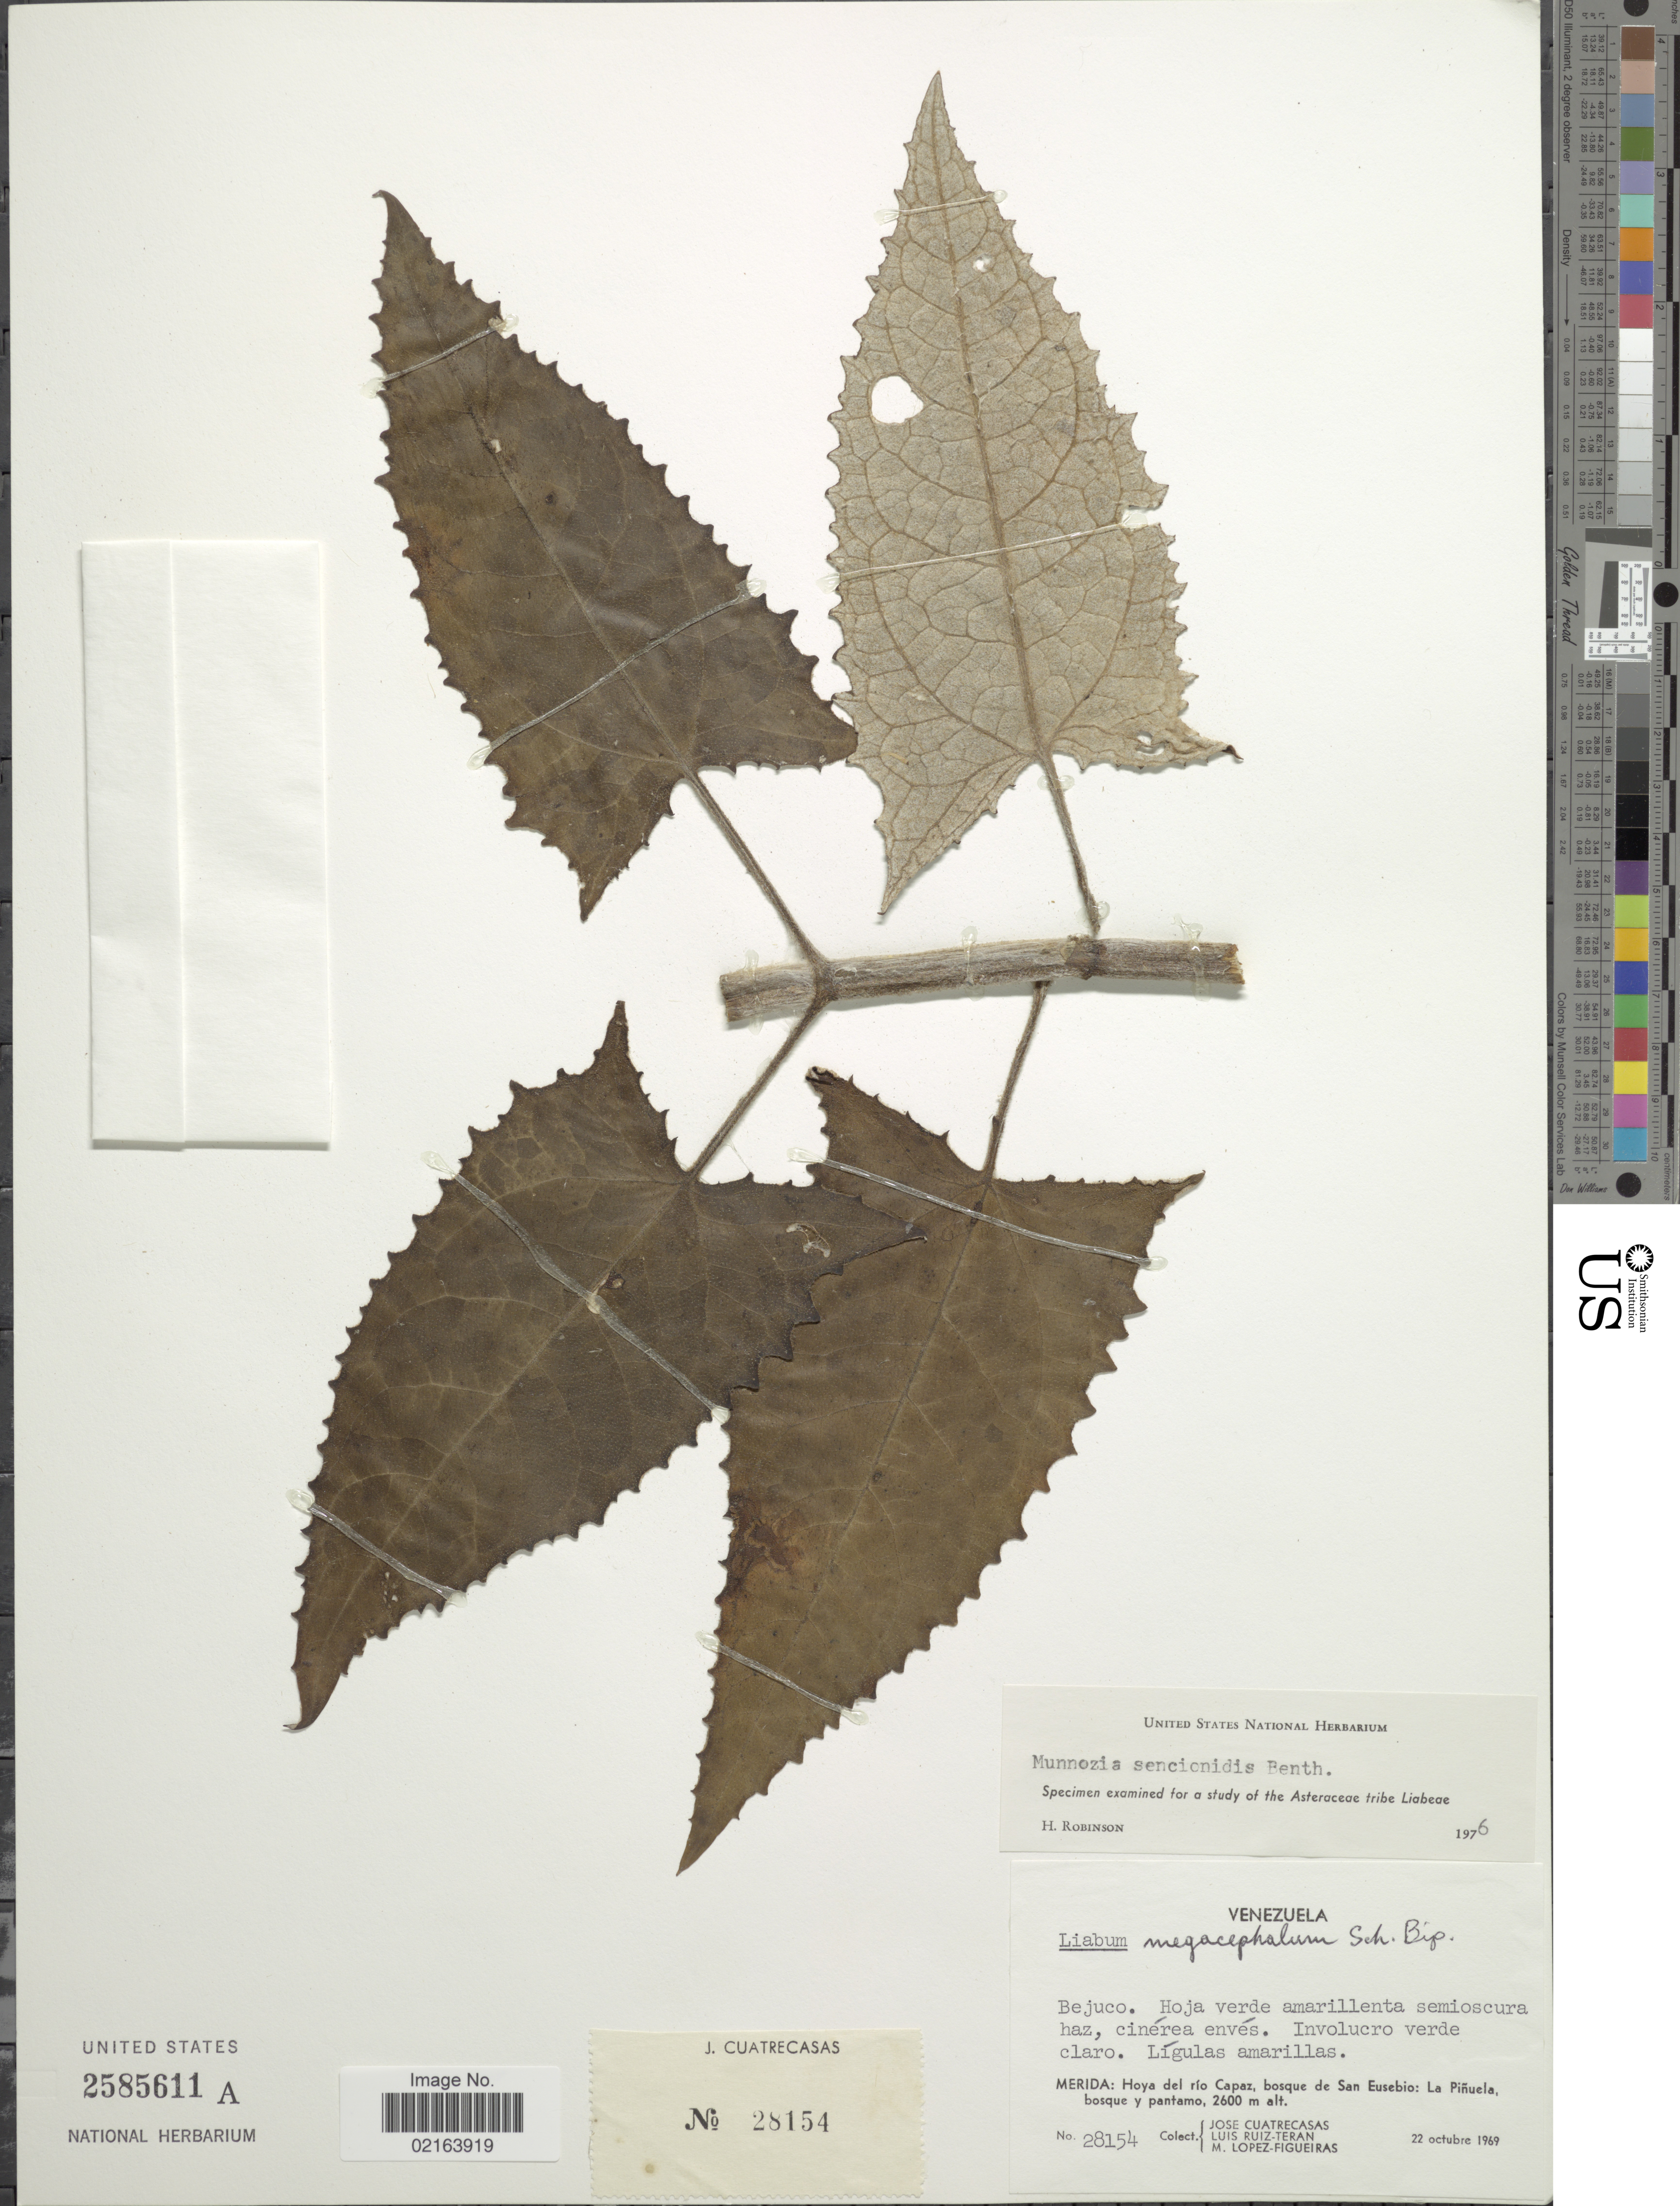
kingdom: Plantae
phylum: Tracheophyta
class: Magnoliopsida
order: Asterales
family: Asteraceae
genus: Munnozia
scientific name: Munnozia senecionidis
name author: Benth.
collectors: J. Cuatrecasas, L. E. Ruíz-Terán & M. Lopéz-F.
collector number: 28154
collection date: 1969-10-22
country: Venezuela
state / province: Mérida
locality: Merida: Hiya del rio Capaz, bosque de San Eusebio: La Pinuela, bosque y pantamo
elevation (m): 2600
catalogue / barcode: US 2585611A